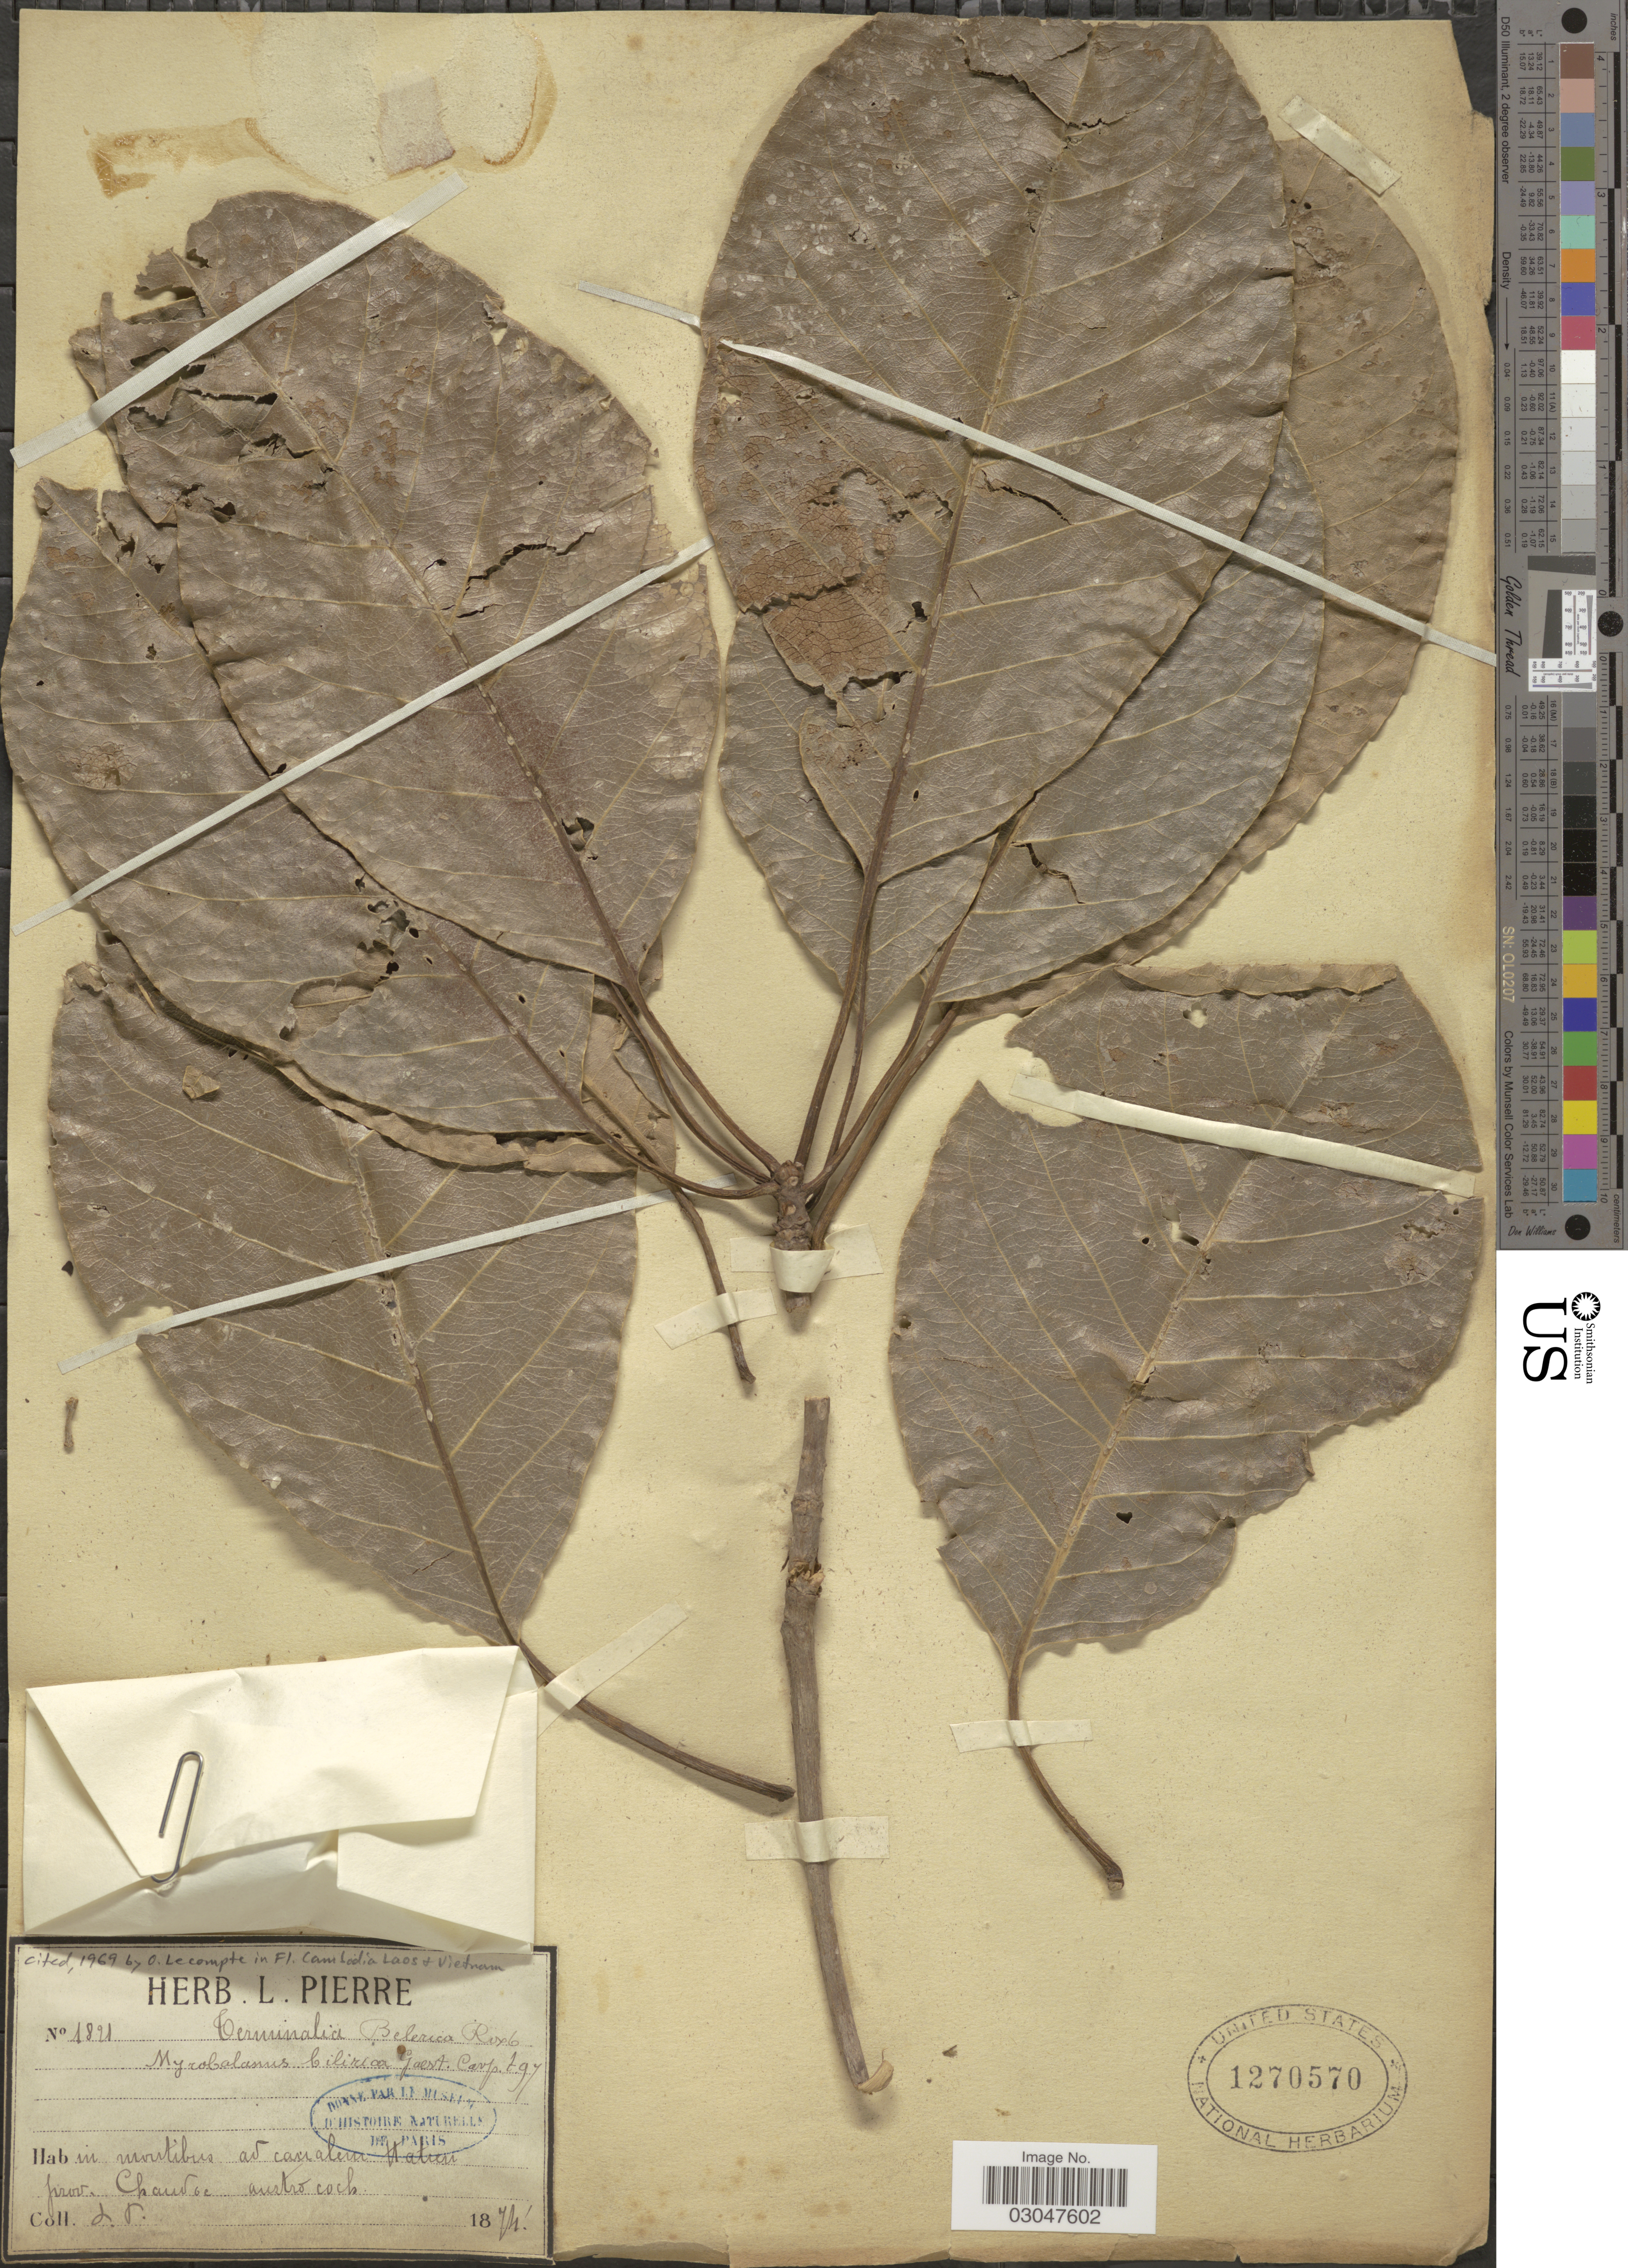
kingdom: Plantae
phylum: Tracheophyta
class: Magnoliopsida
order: Myrtales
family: Combretaceae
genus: Terminalia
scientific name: Terminalia bellirica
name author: (Gaertn.) Roxb.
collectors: L. Pierre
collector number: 1821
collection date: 1871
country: Vietnam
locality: In montibus ad canalem Hatien prov. Chaudoc austro. coch. [in the mountains, at Hatien canal, Chau Doc province south Cochinchina]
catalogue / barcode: US 1270570